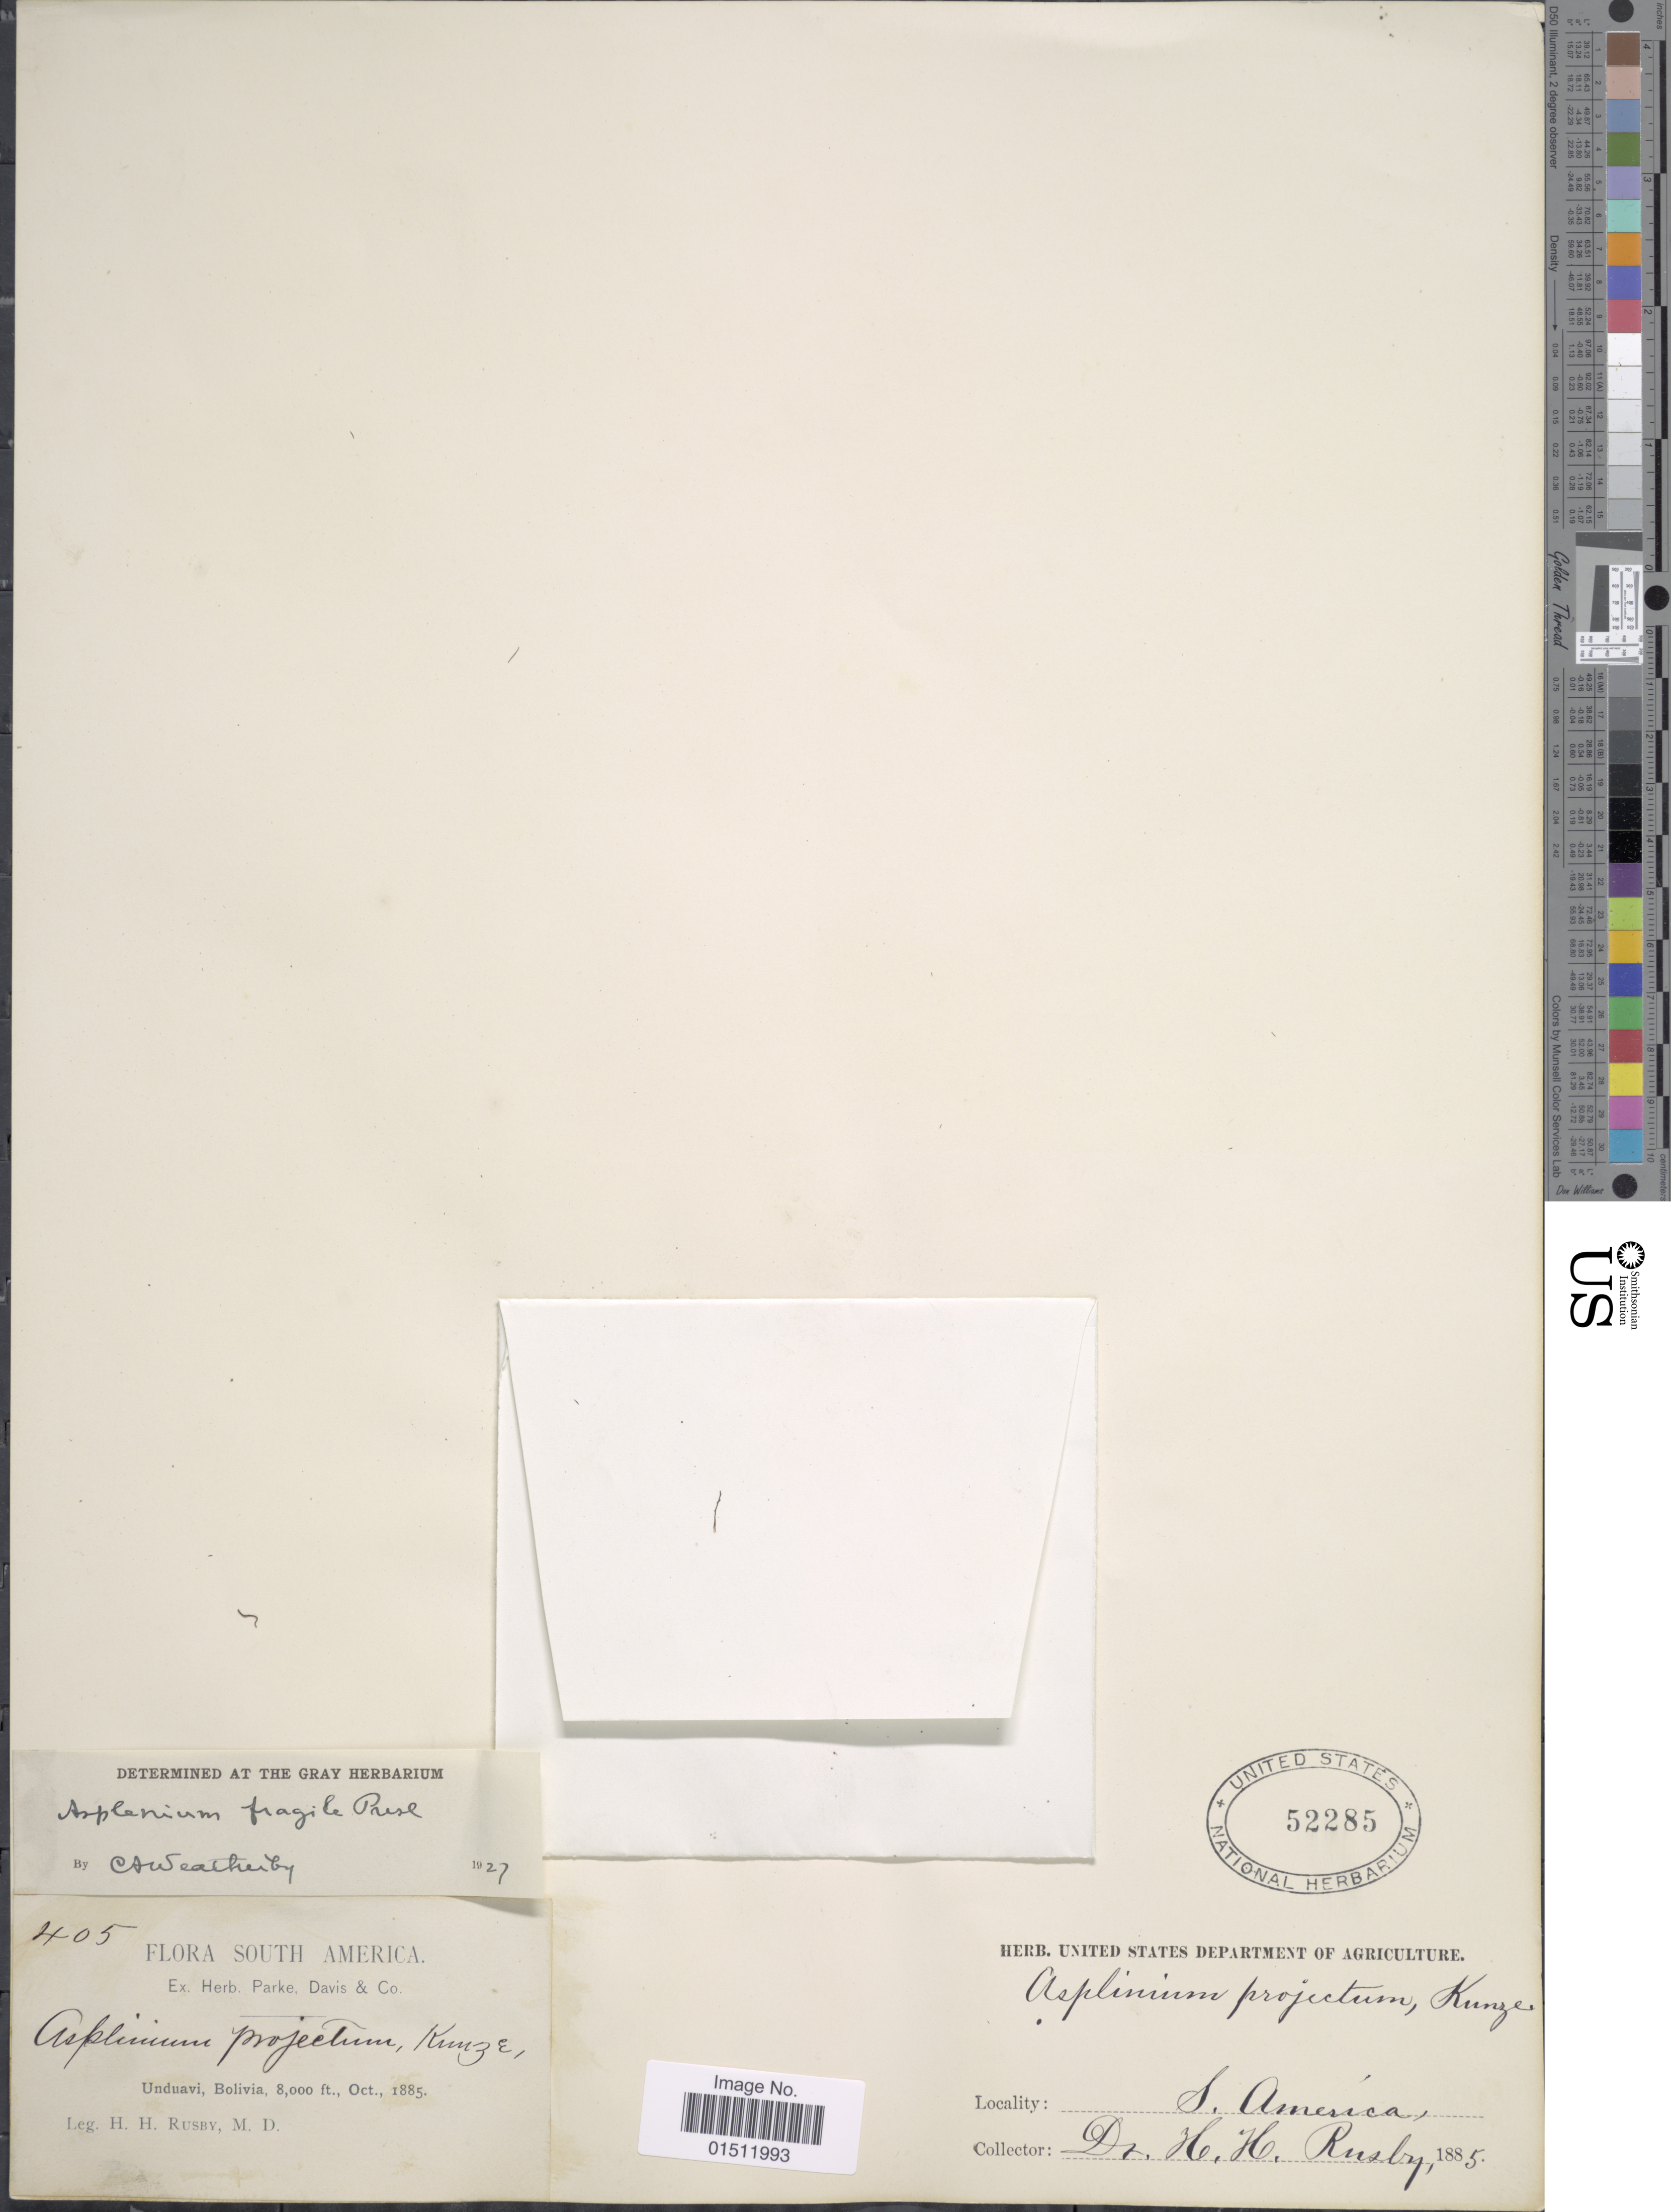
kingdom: Plantae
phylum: Tracheophyta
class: Polypodiopsida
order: Polypodiales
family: Aspleniaceae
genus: Asplenium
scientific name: Asplenium peruvianum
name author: Desv.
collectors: H. H. Rusby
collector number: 405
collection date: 1885-10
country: Bolivia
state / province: La Paz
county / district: Nor Yungas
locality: Unduavi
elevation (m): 2438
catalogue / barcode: US 52285